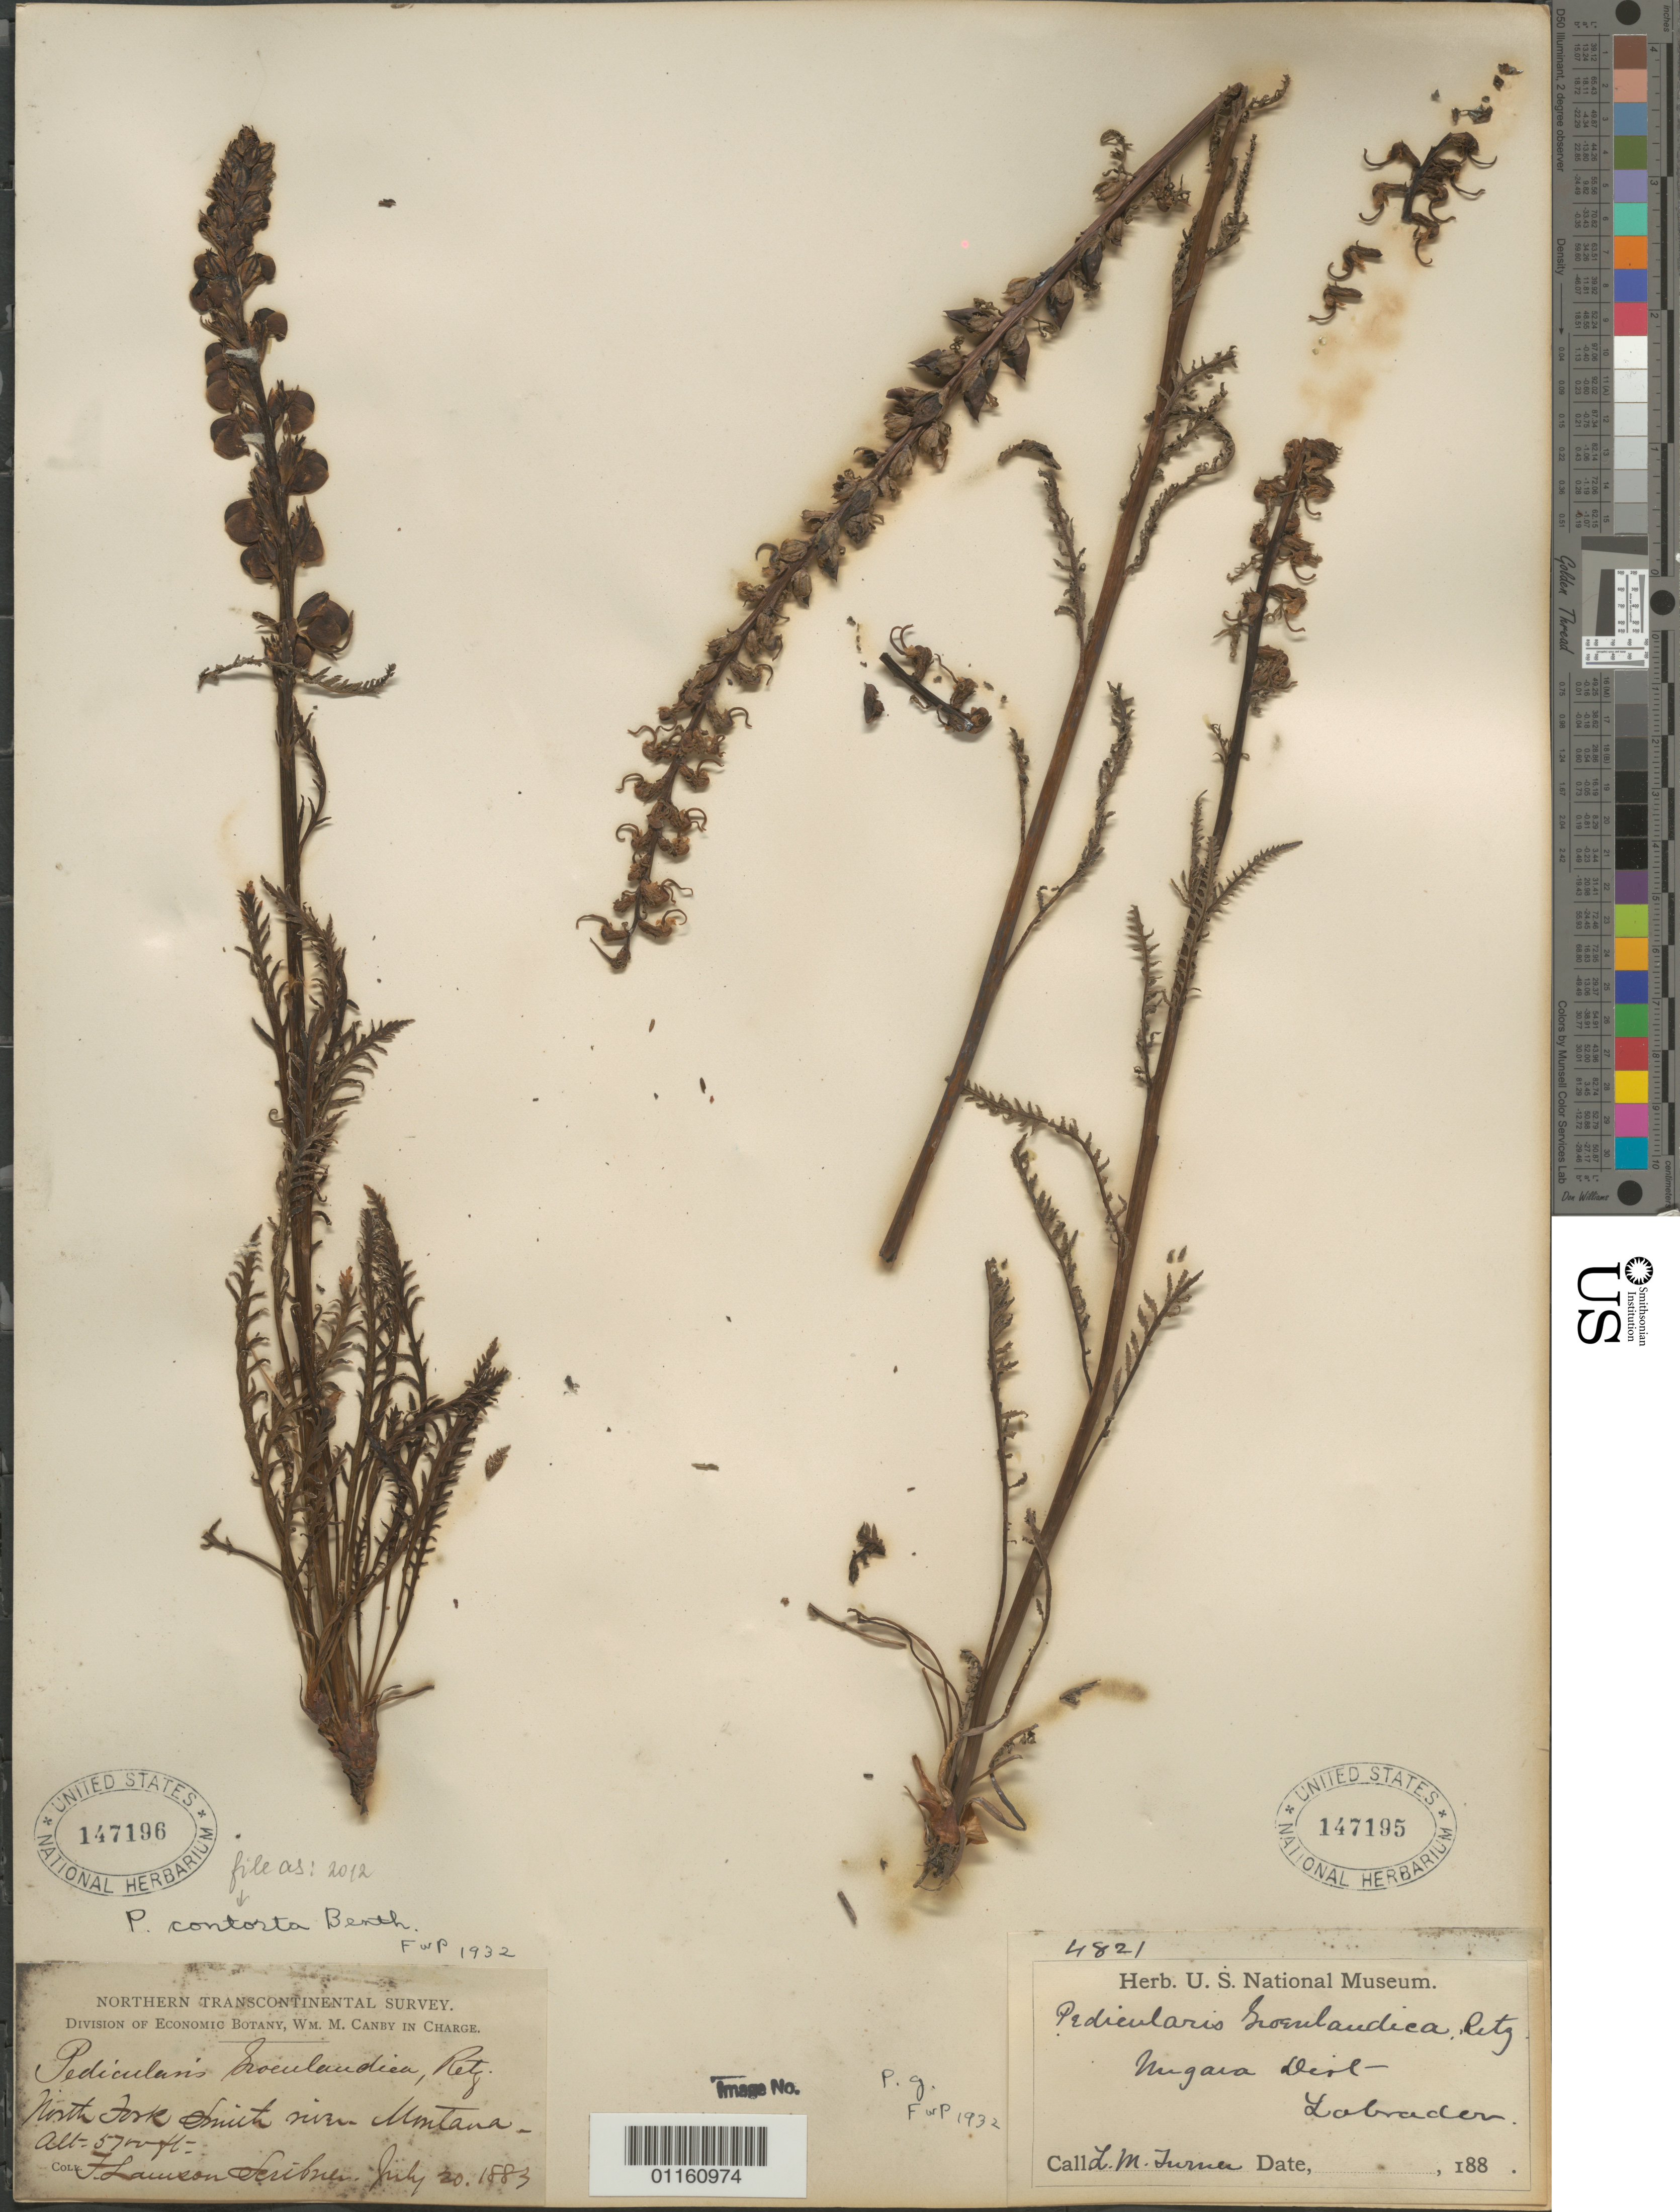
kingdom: Plantae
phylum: Tracheophyta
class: Magnoliopsida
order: Lamiales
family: Orobanchaceae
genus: Pedicularis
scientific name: Pedicularis contorta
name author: Benth.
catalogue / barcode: US 147196